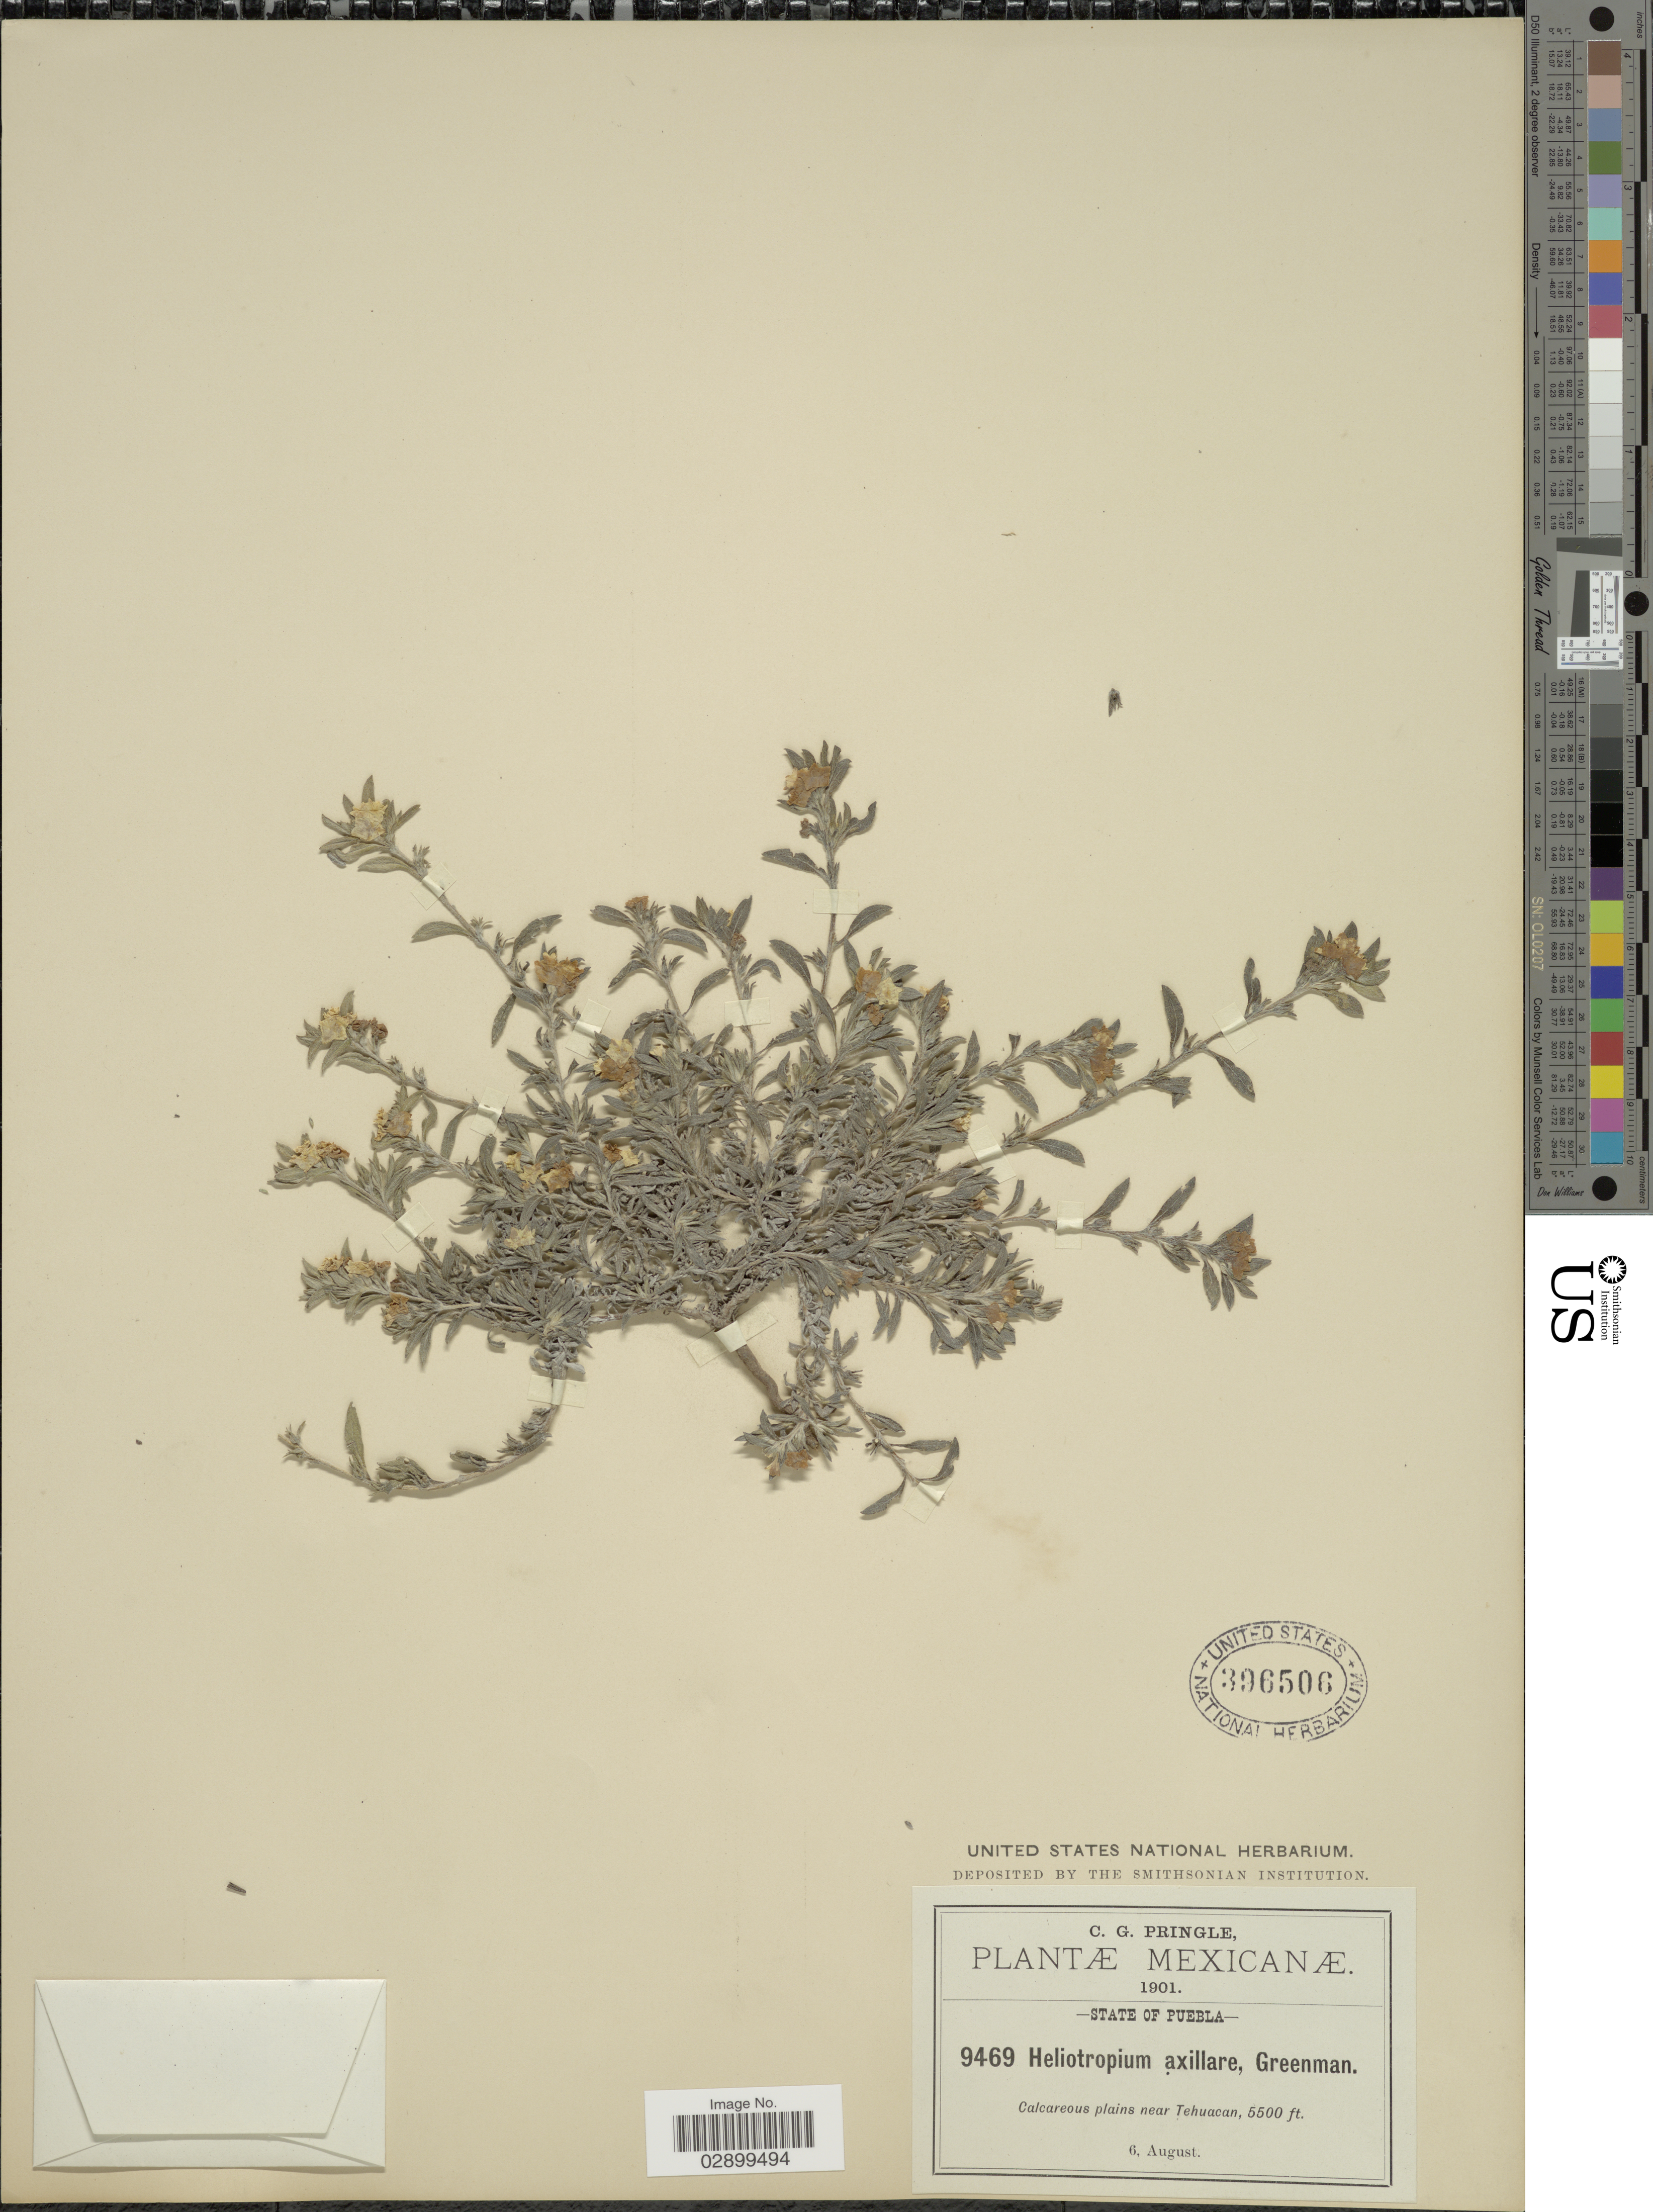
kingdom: Plantae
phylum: Tracheophyta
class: Magnoliopsida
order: Boraginales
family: Heliotropiaceae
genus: Heliotropium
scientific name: Heliotropium axillare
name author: Greenm.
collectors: C. G. Pringle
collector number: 9469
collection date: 1901-08-06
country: Mexico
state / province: Puebla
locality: State of Puebla. Calcareous plains near Tehuacan.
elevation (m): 1676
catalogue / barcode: US 396506